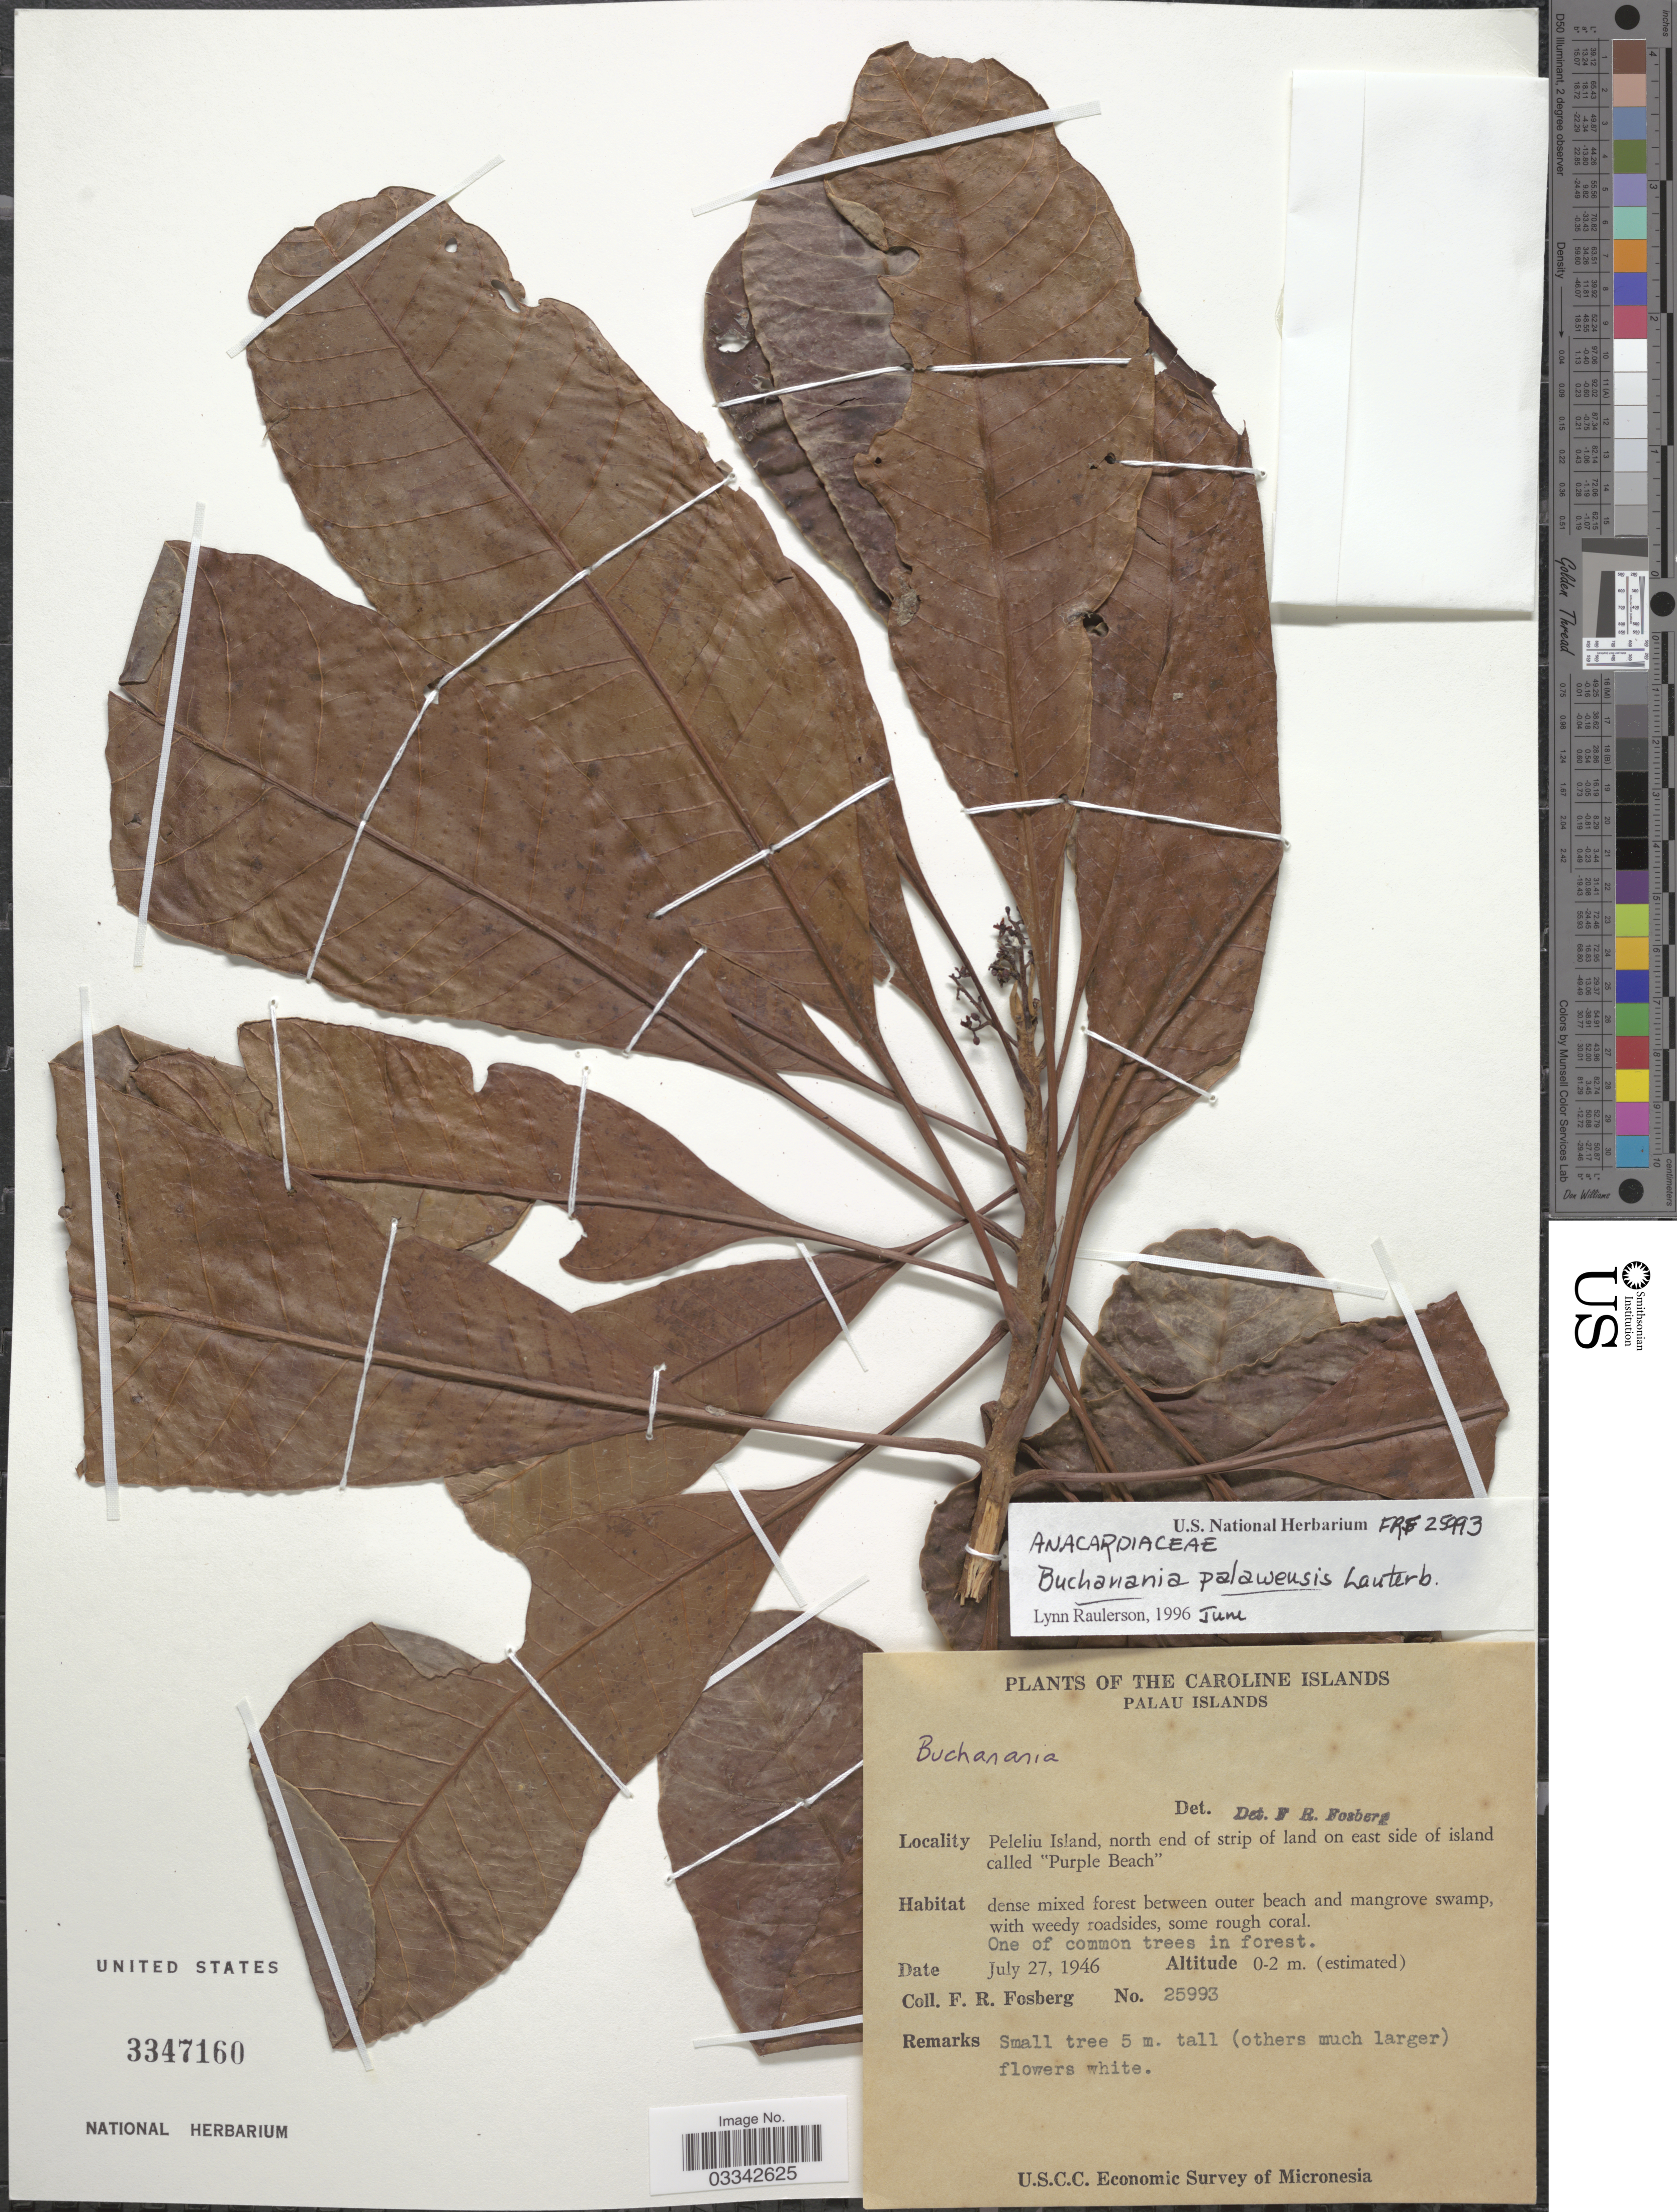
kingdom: Plantae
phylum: Tracheophyta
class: Magnoliopsida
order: Sapindales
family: Anacardiaceae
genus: Buchanania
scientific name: Buchanania palawensis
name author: Lauterb.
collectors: F. R. Fosberg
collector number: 25993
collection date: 1946-07-27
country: Palau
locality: The Caroline Islands. Palau Islands. Peleliu Island, north end of strip of land on east side of island called "Purple Beach".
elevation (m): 0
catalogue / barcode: US 3347160